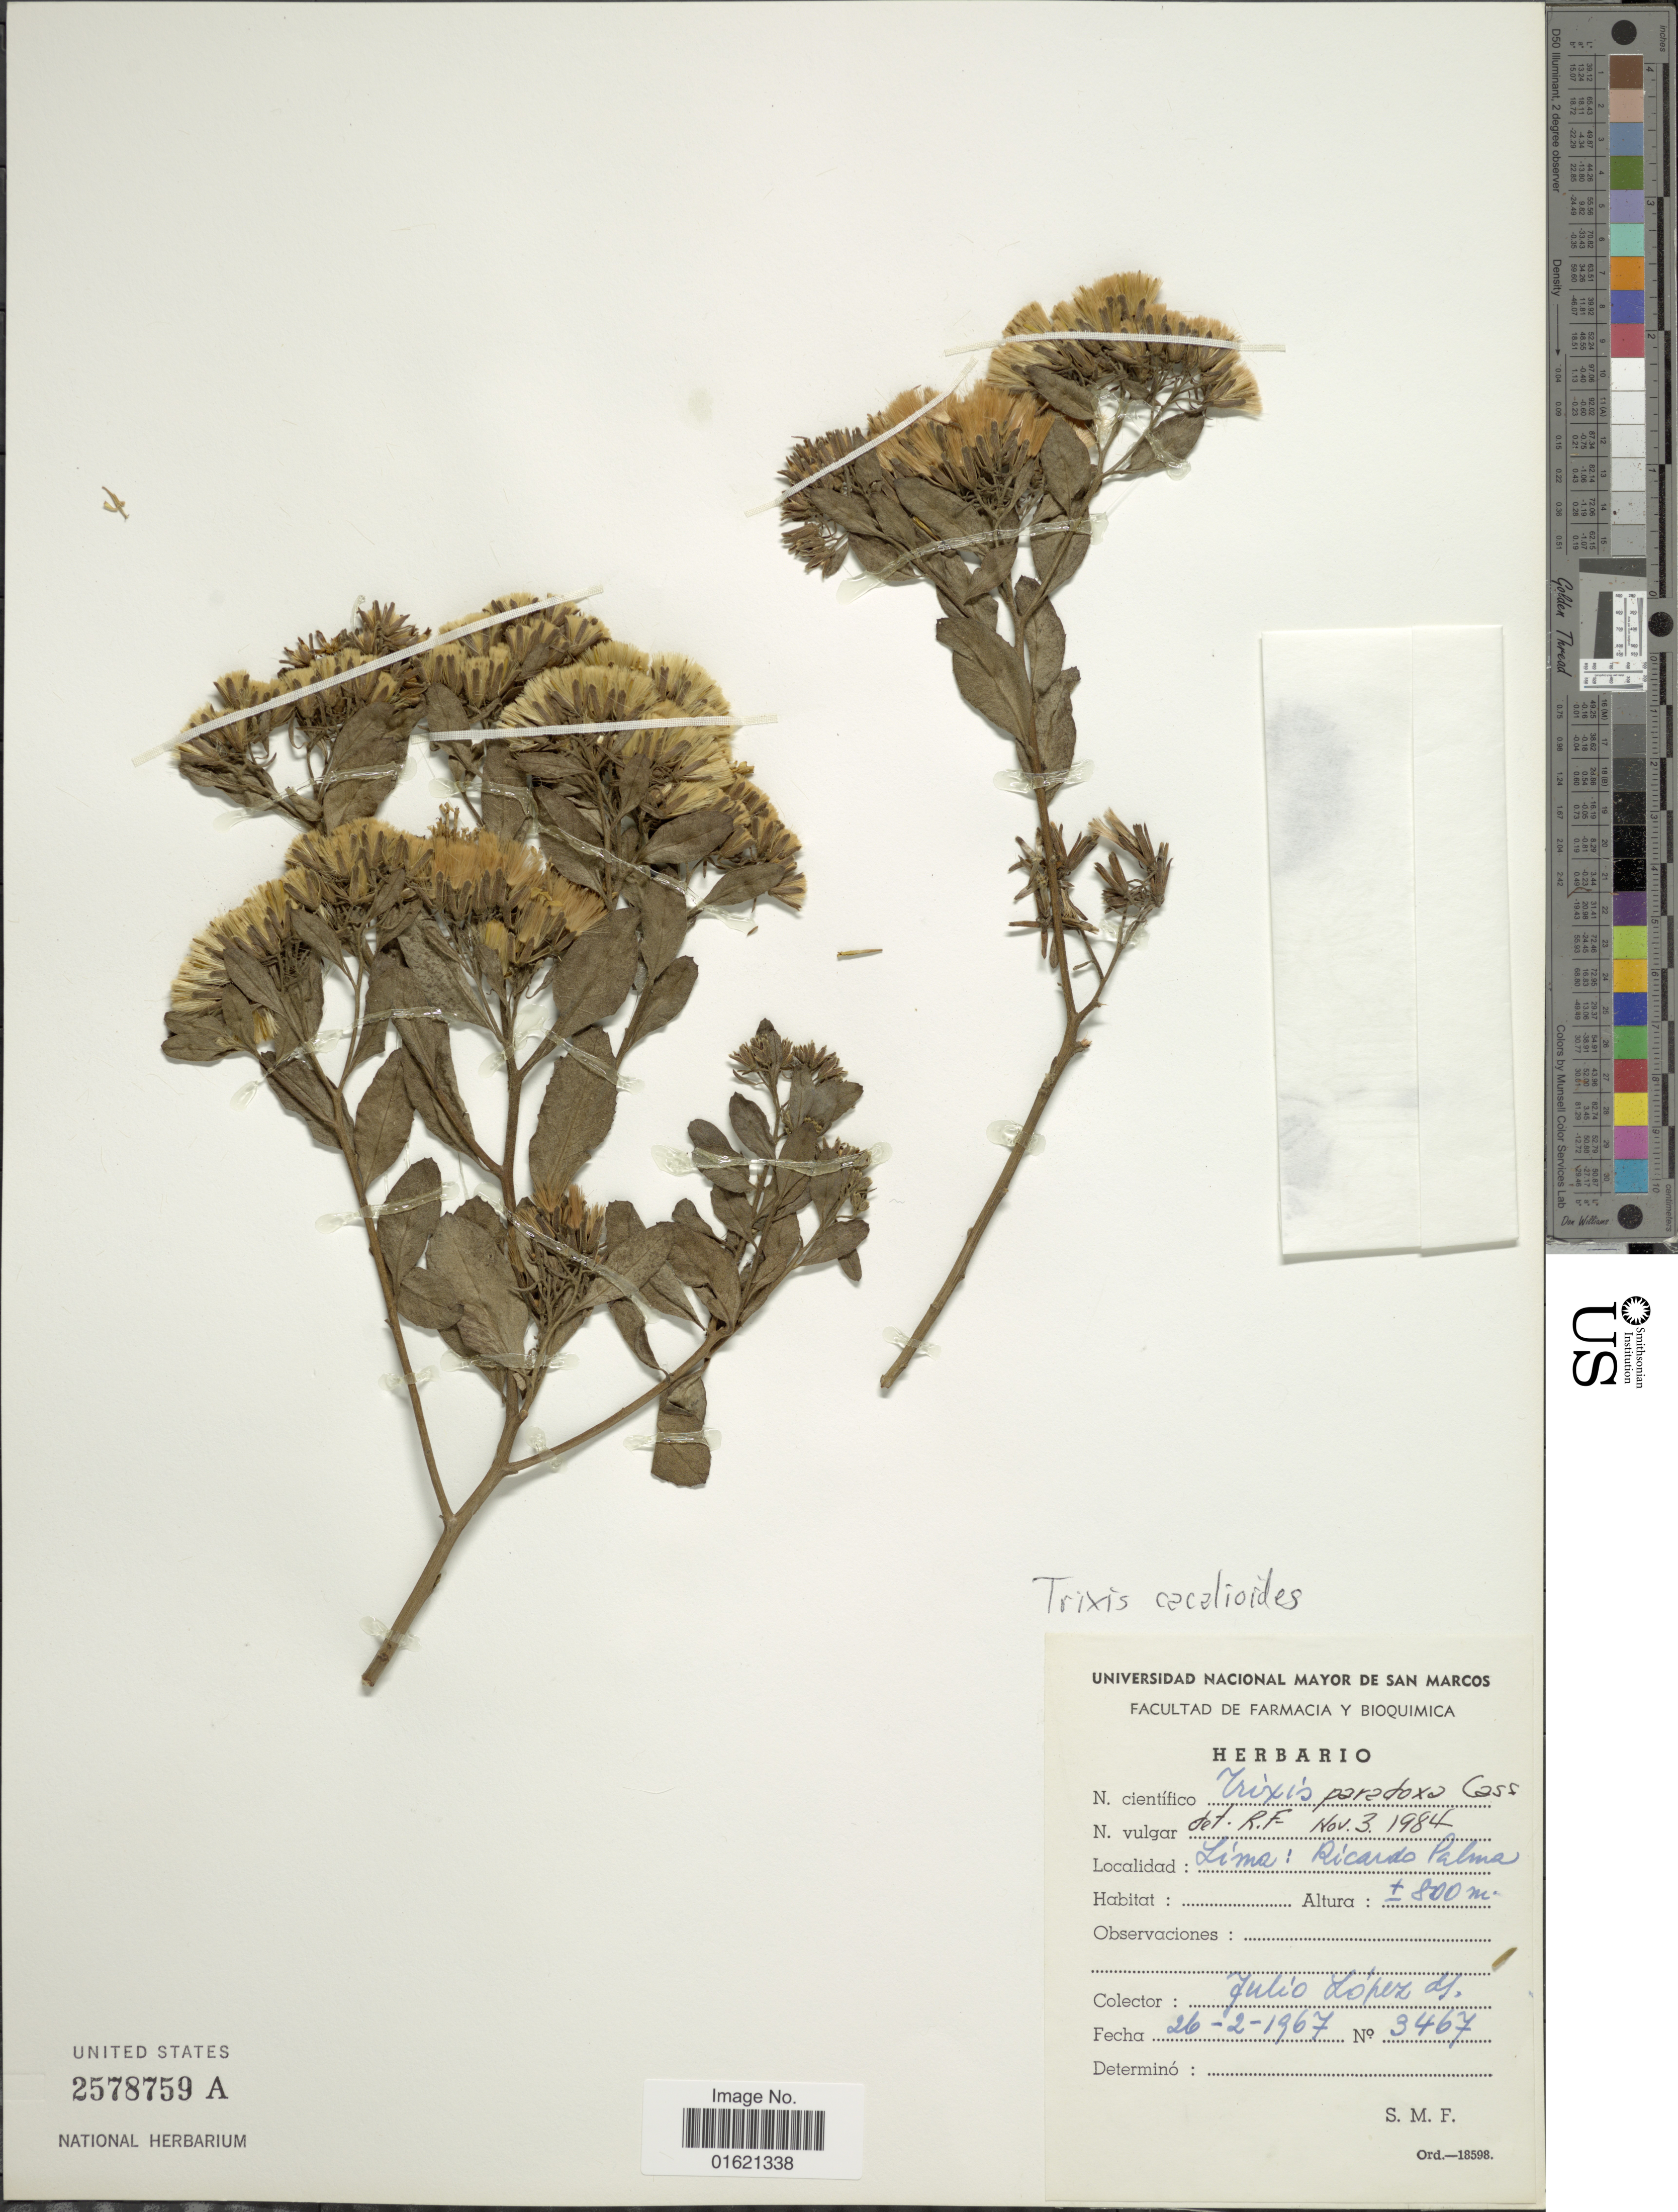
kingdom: Plantae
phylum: Tracheophyta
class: Magnoliopsida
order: Asterales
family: Asteraceae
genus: Trixis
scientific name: Trixis cacalioides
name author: (Kunth) D. Don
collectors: J. Lopez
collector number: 3467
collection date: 1967-02-26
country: Peru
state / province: Lima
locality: Liam: Ricardo Palma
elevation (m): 800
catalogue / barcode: US 2578759A